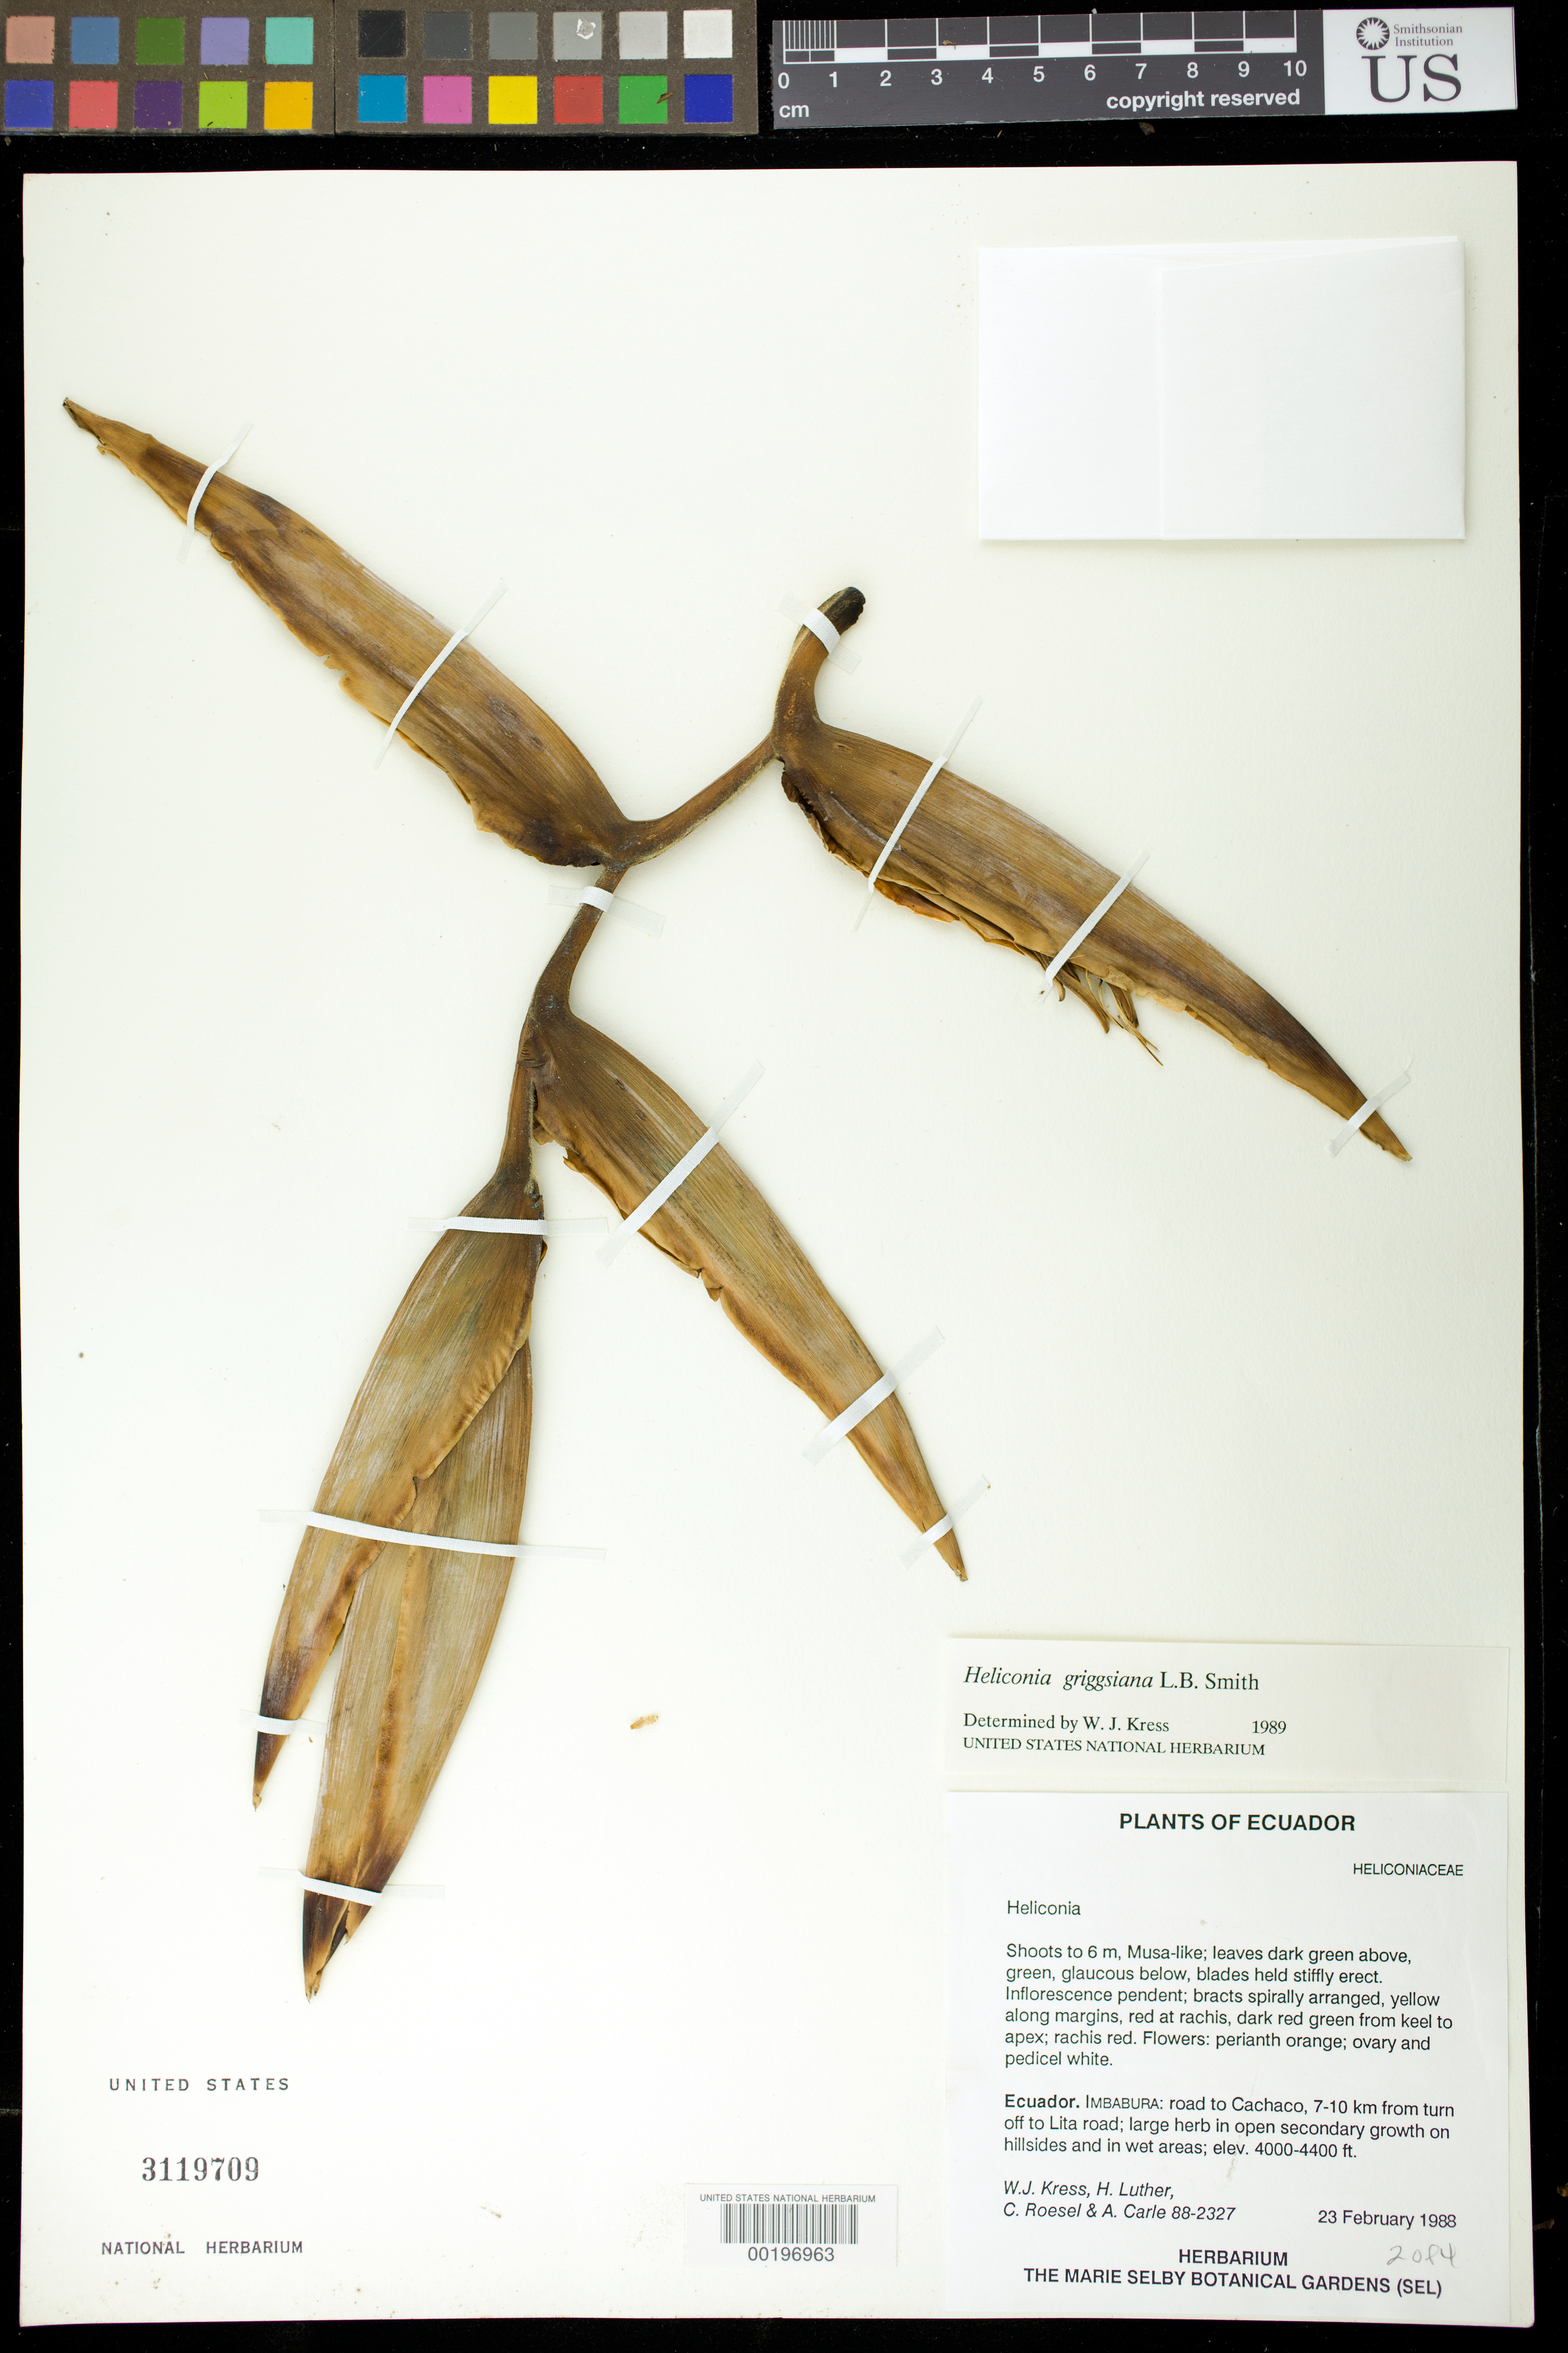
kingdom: Plantae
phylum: Tracheophyta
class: Liliopsida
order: Zingiberales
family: Heliconiaceae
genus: Heliconia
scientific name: Heliconia griggsiana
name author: L.B. Sm.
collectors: W. J. Kress, Harry E. Luther, C. S. Roesel & A. Carle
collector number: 88-2327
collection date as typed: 23 Feb 1988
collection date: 1988-02-23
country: Ecuador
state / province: Imbabura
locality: Road to Cachaco, 7-10 km from turn of L to Lita road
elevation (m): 1219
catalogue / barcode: US 3119709